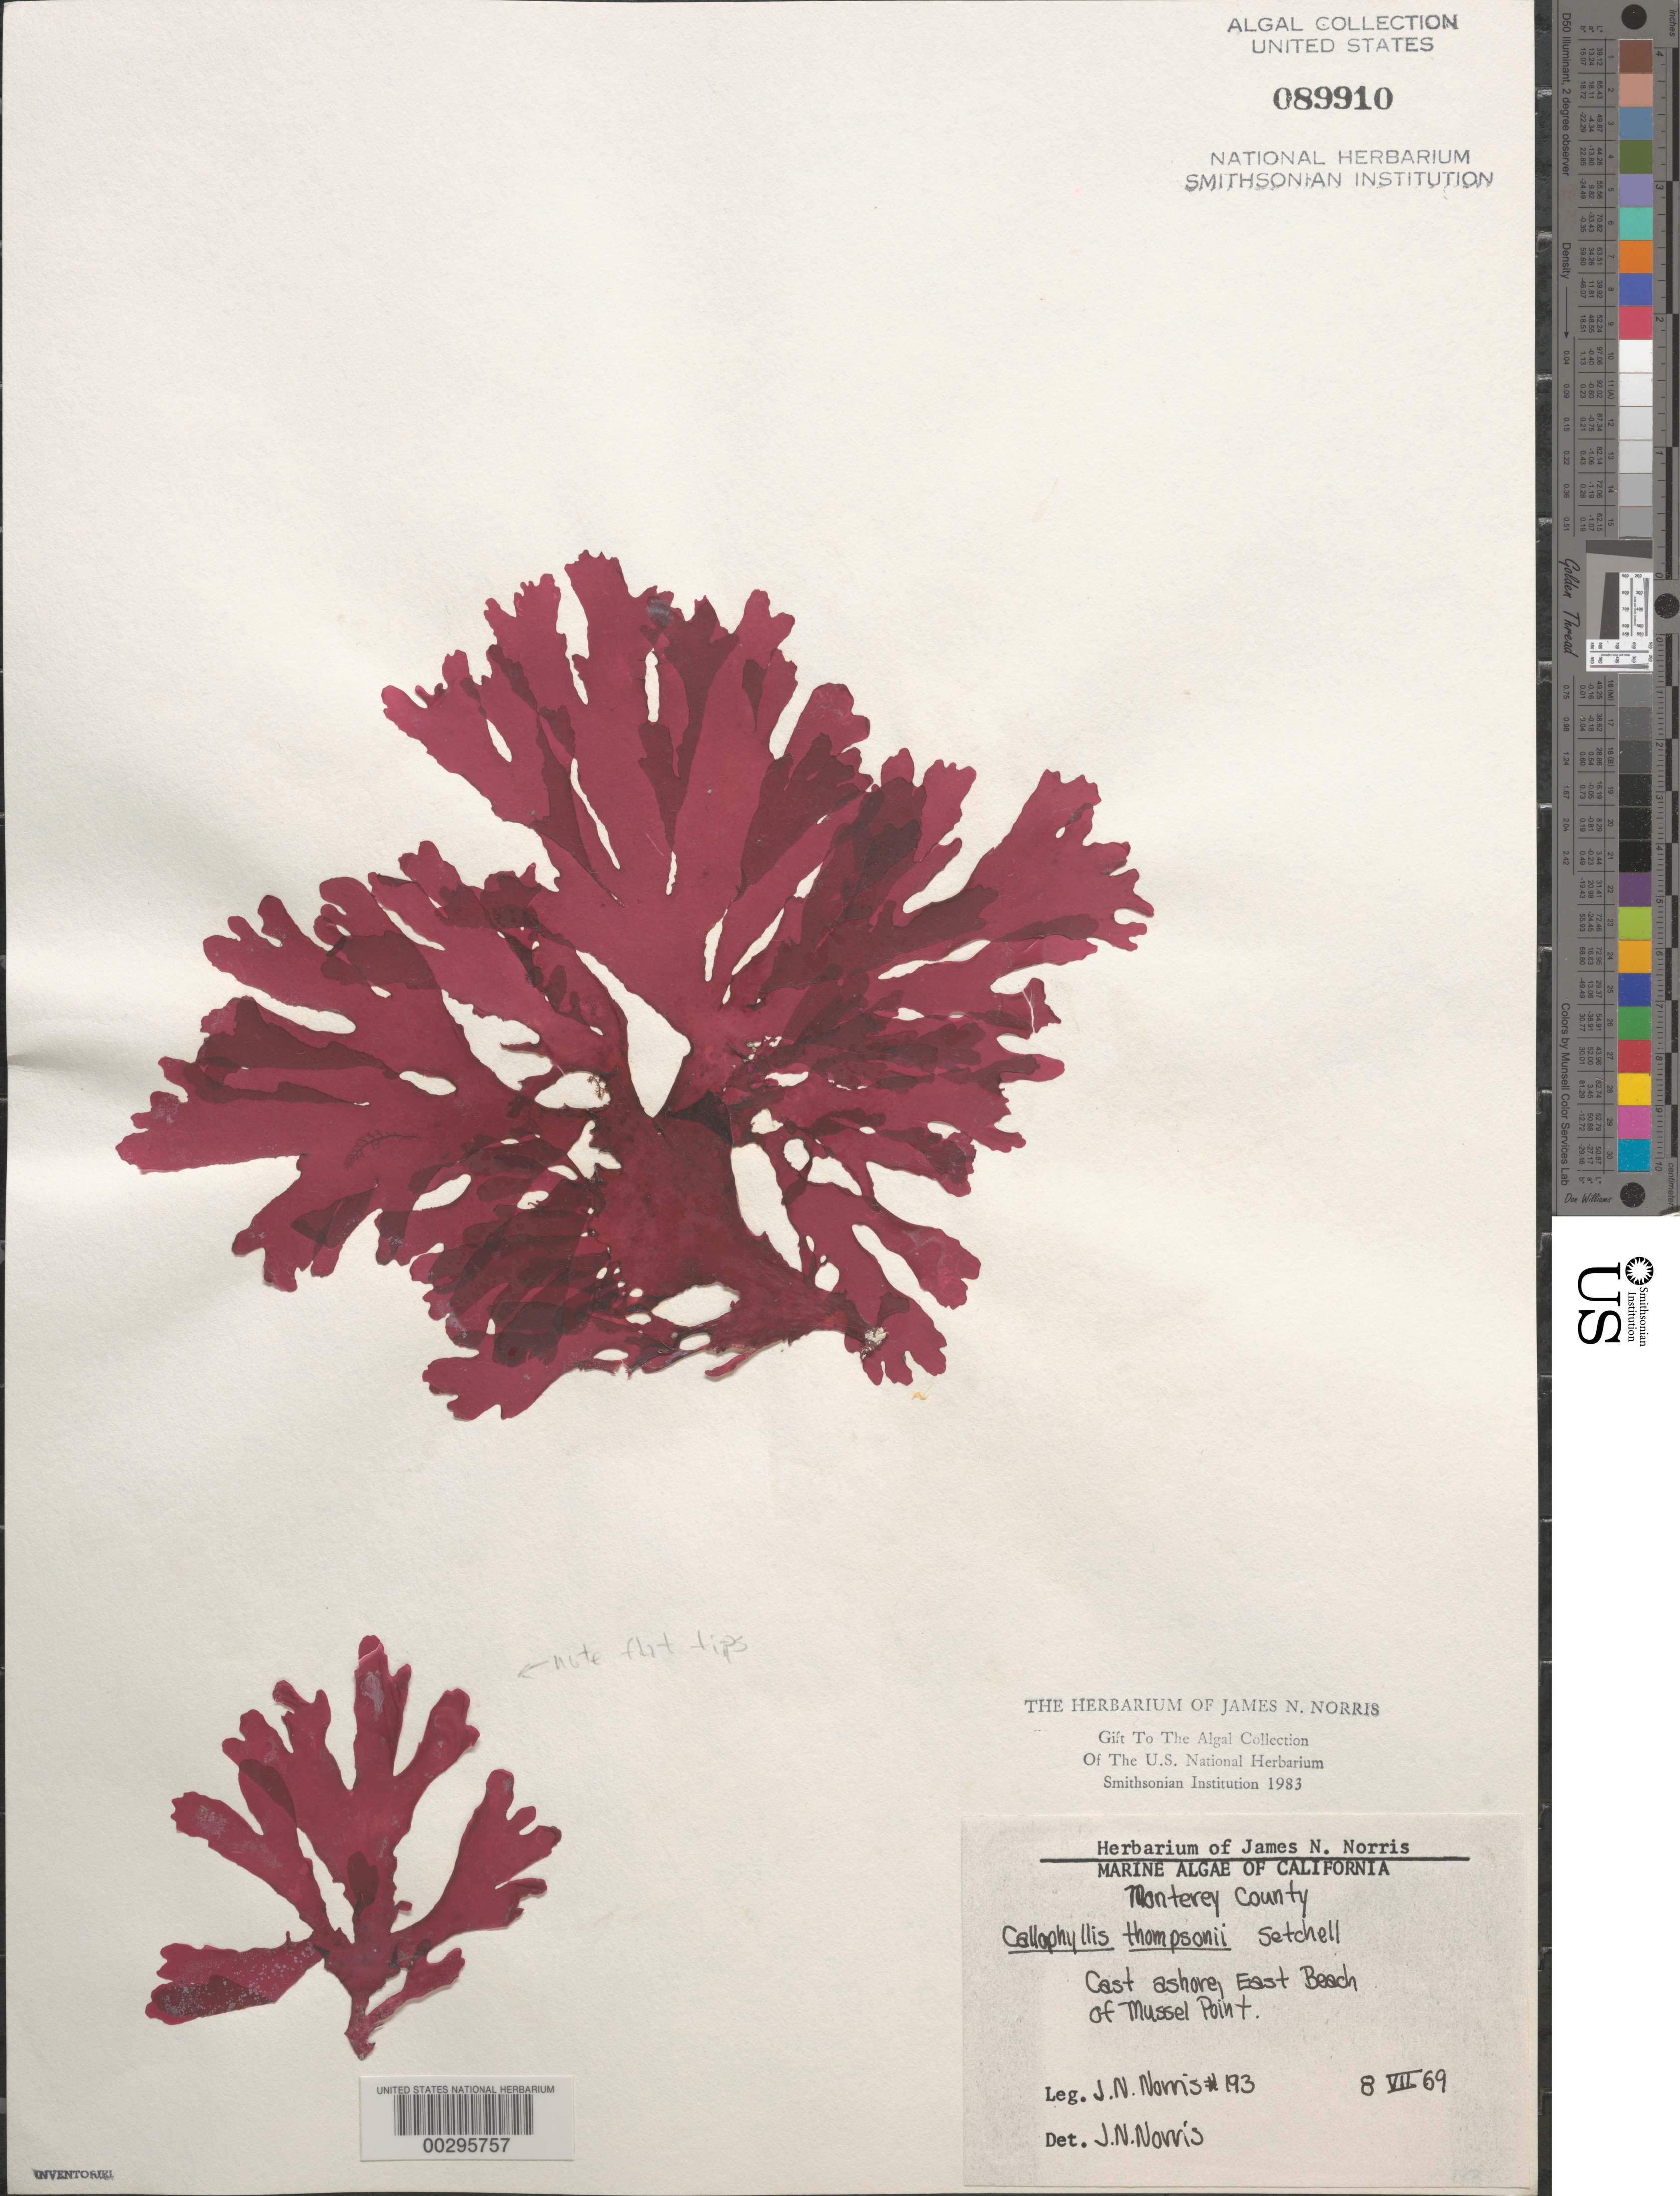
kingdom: Plantae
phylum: Rhodophyta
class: Florideophyceae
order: Gigartinales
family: Kallymeniaceae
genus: Callophyllis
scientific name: Callophyllis thompsonii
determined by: Norris, James N.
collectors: J. N. Norris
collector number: JN-193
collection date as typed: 08 Jul 1969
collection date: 1969-07-08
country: United States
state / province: California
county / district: Monterey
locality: East Beach, Mussel Point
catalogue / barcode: US 89910